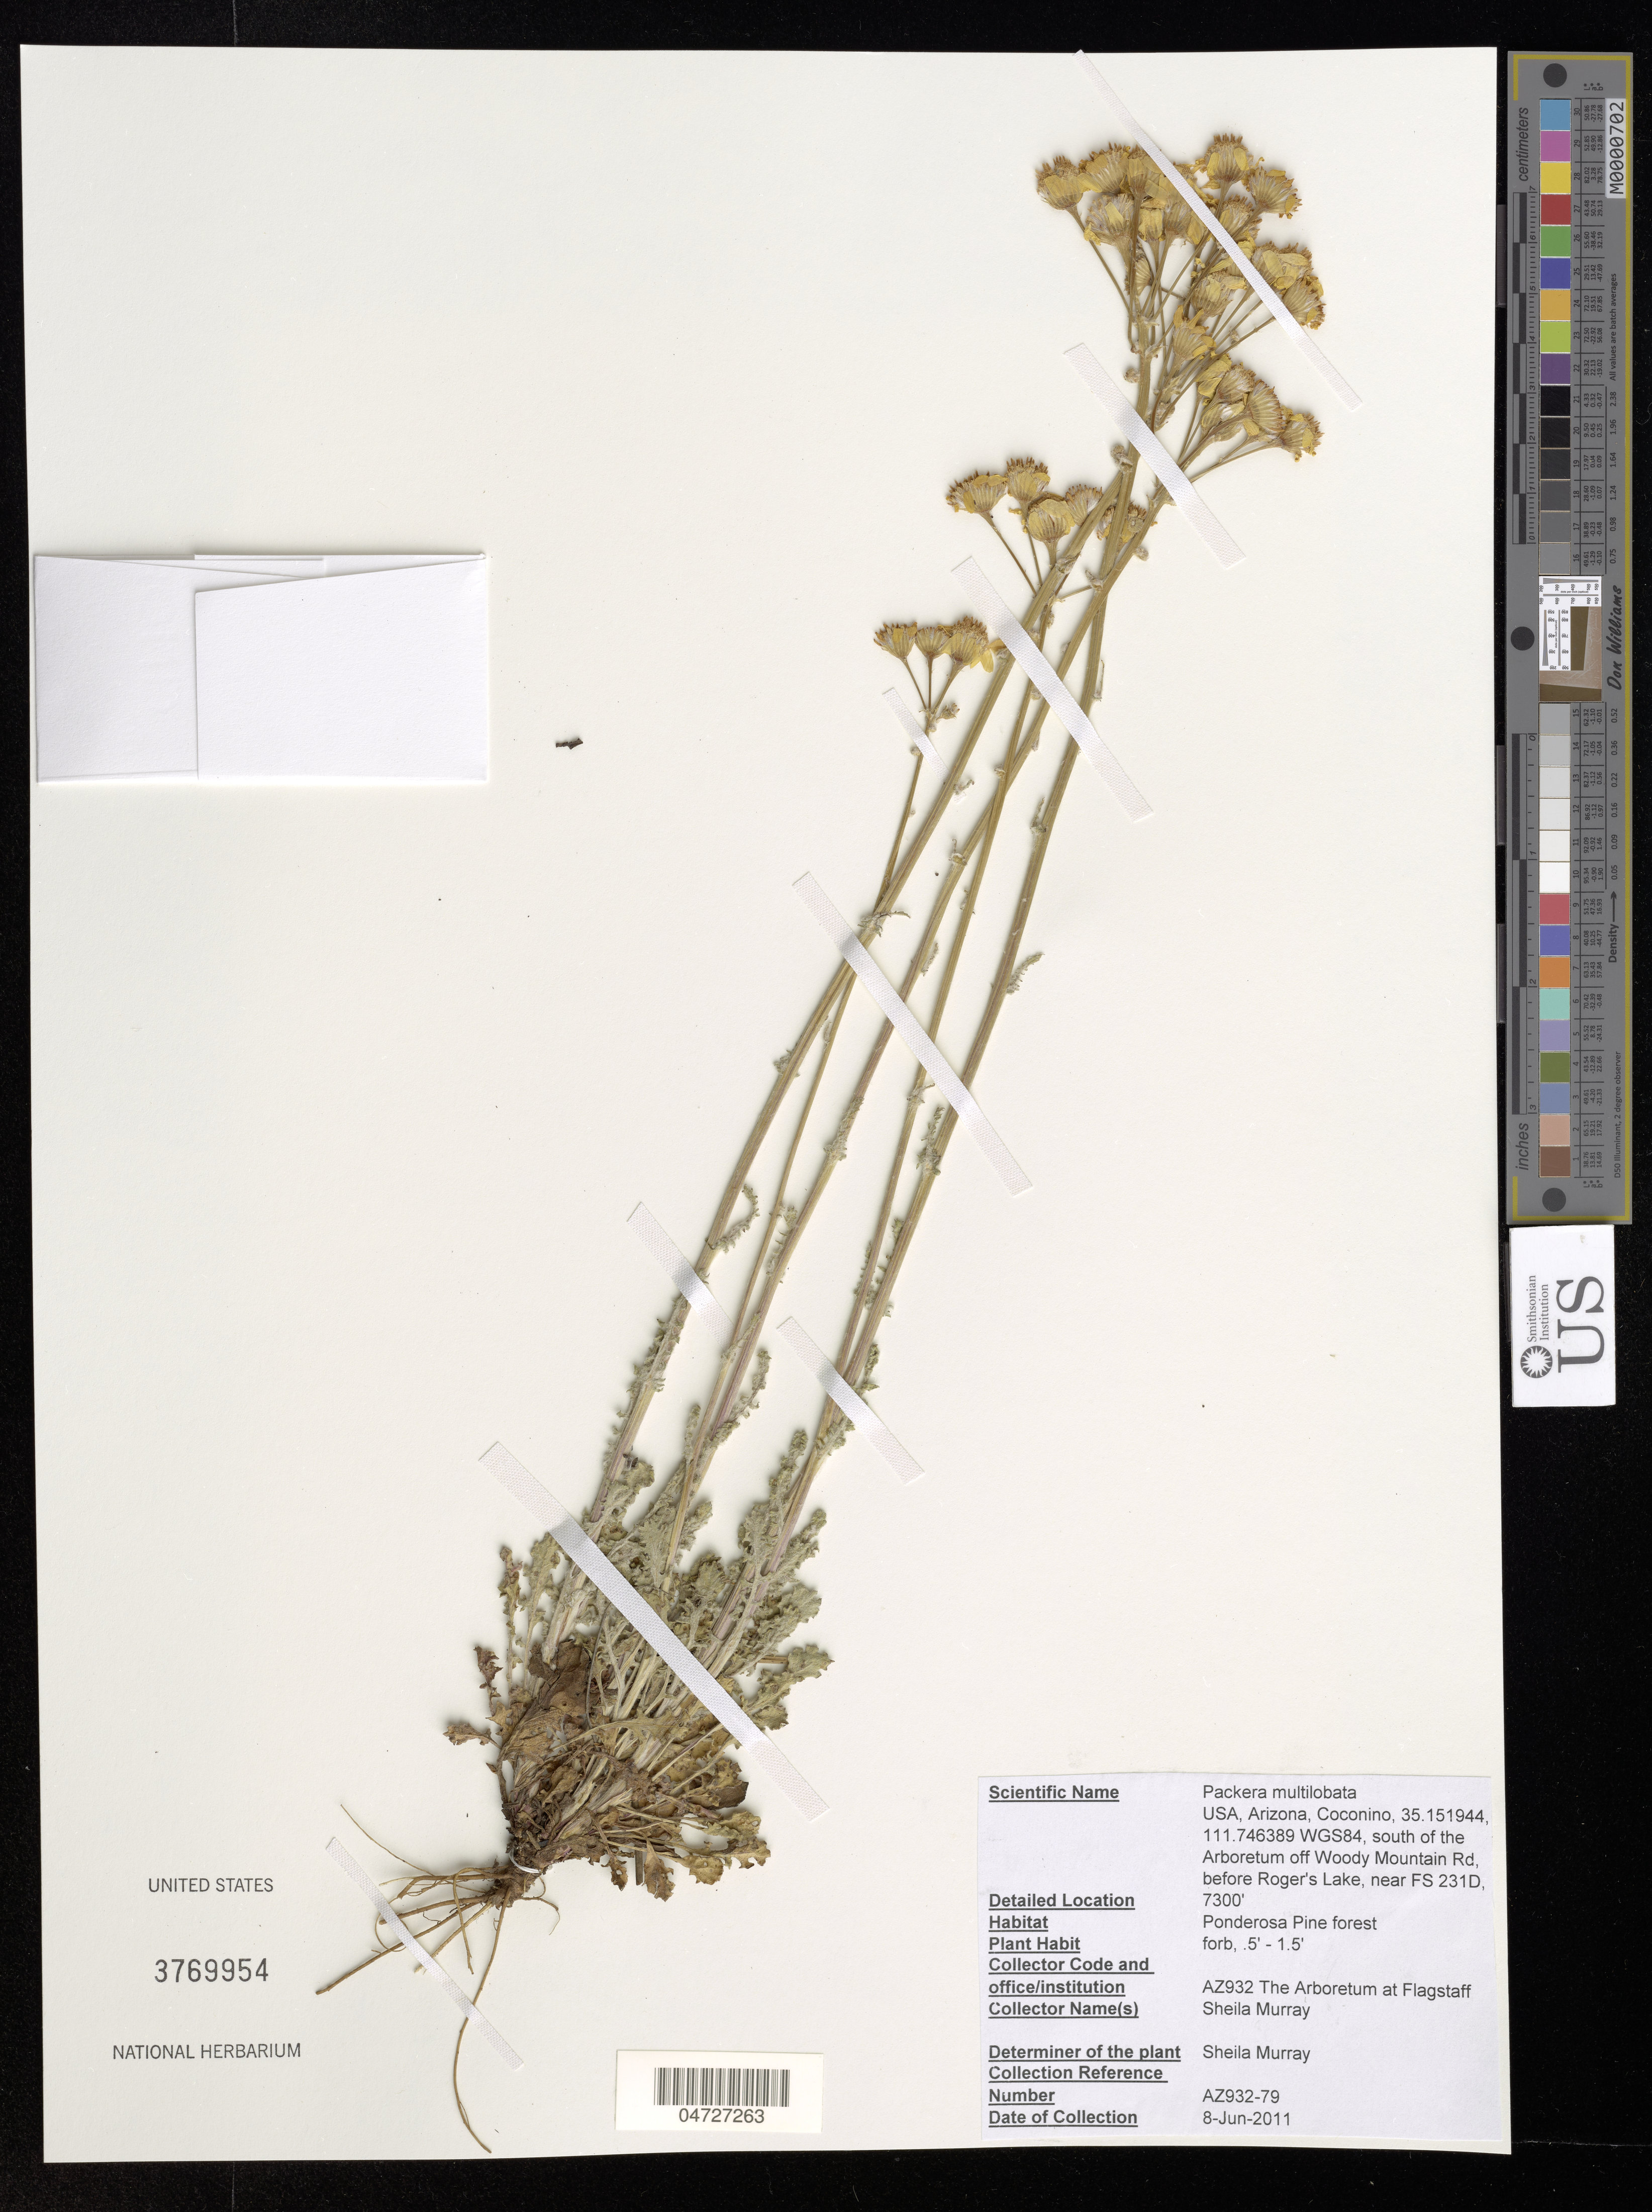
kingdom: Plantae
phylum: Tracheophyta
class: Magnoliopsida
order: Asterales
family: Asteraceae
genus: Packera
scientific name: Packera multilobata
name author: (Torr. & A. Gray) W.A. Weber & Á. Löve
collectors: S. Murray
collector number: AZ932-79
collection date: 2011-06-08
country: United States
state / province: Arizona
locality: Coconino, south of the Arboretum off Woody Mountain Rd, before Roger's Lake, near FS 231D.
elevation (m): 2225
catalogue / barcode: US 3769954